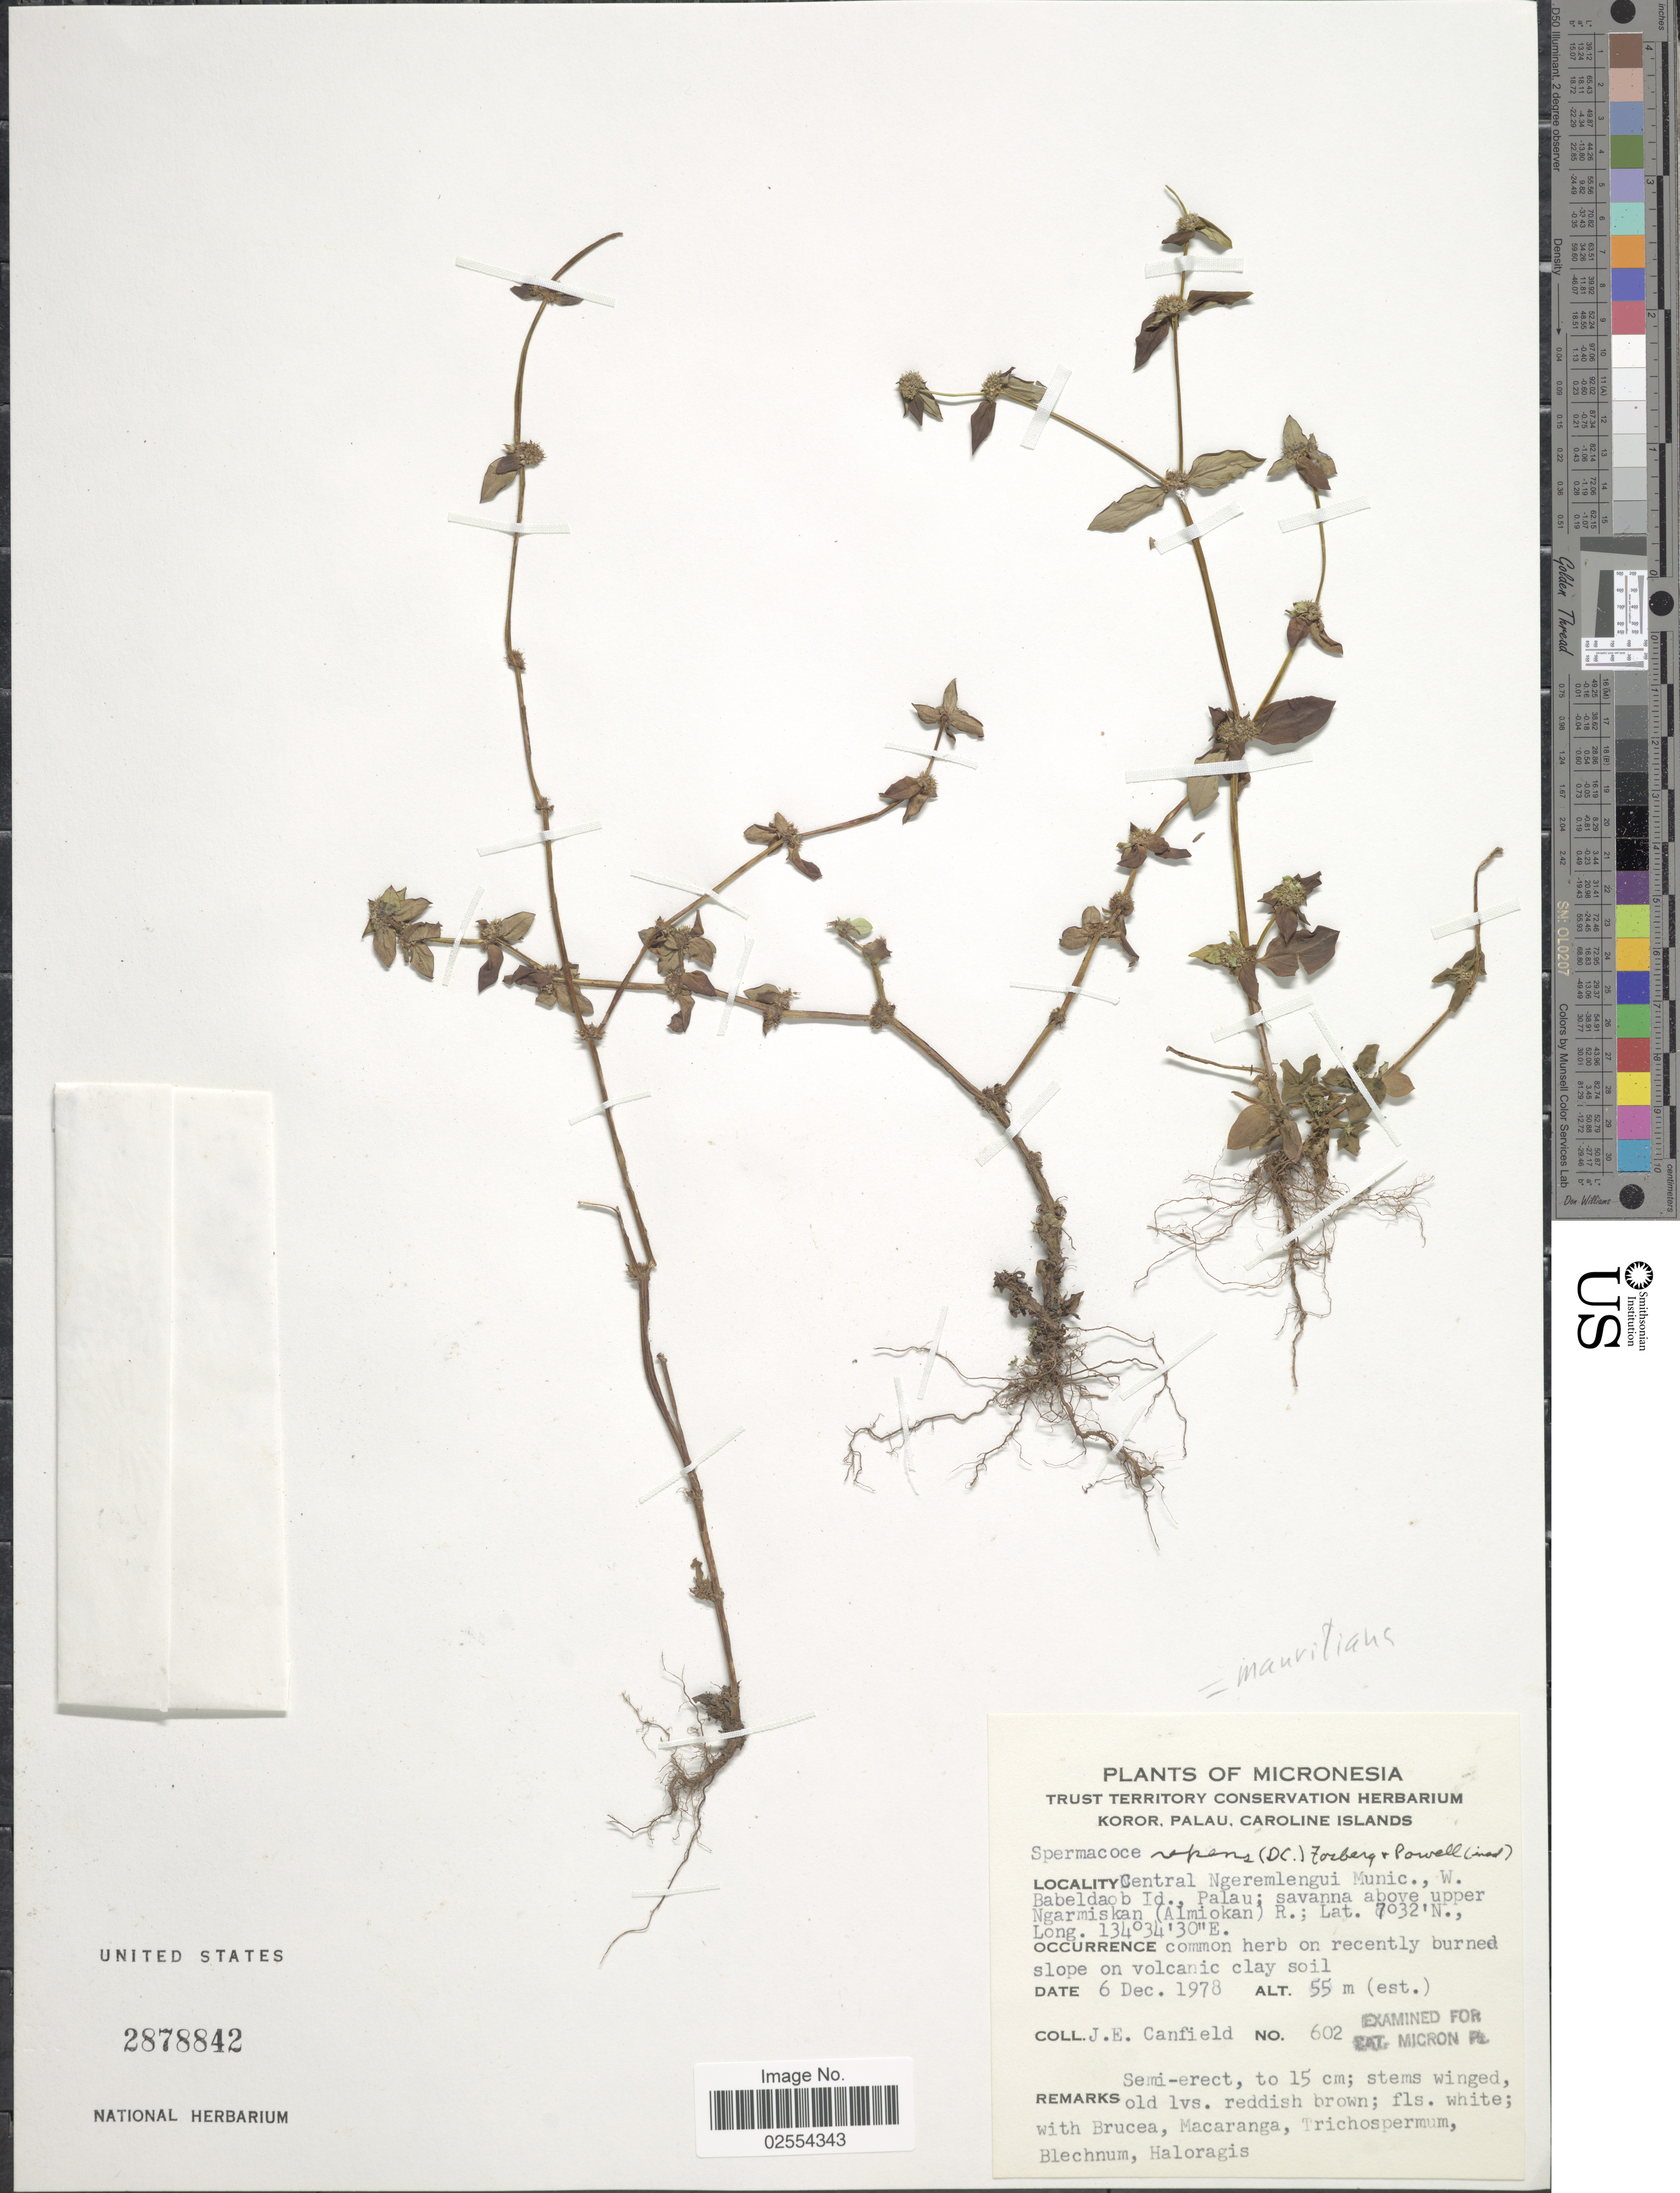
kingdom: Plantae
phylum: Tracheophyta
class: Magnoliopsida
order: Gentianales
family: Rubiaceae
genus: Spermacoce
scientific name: Spermacoce mauritiana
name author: Gideon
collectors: J. E. Canfield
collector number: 602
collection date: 1978-12-06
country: Palau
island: Babeldaob [Babelthuap]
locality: Central Ngeremlengui Munic., W Babeldaob Id., Palau; savanna above upper Ngarmiskan (Almiokan) R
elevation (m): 55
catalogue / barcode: US 2878842